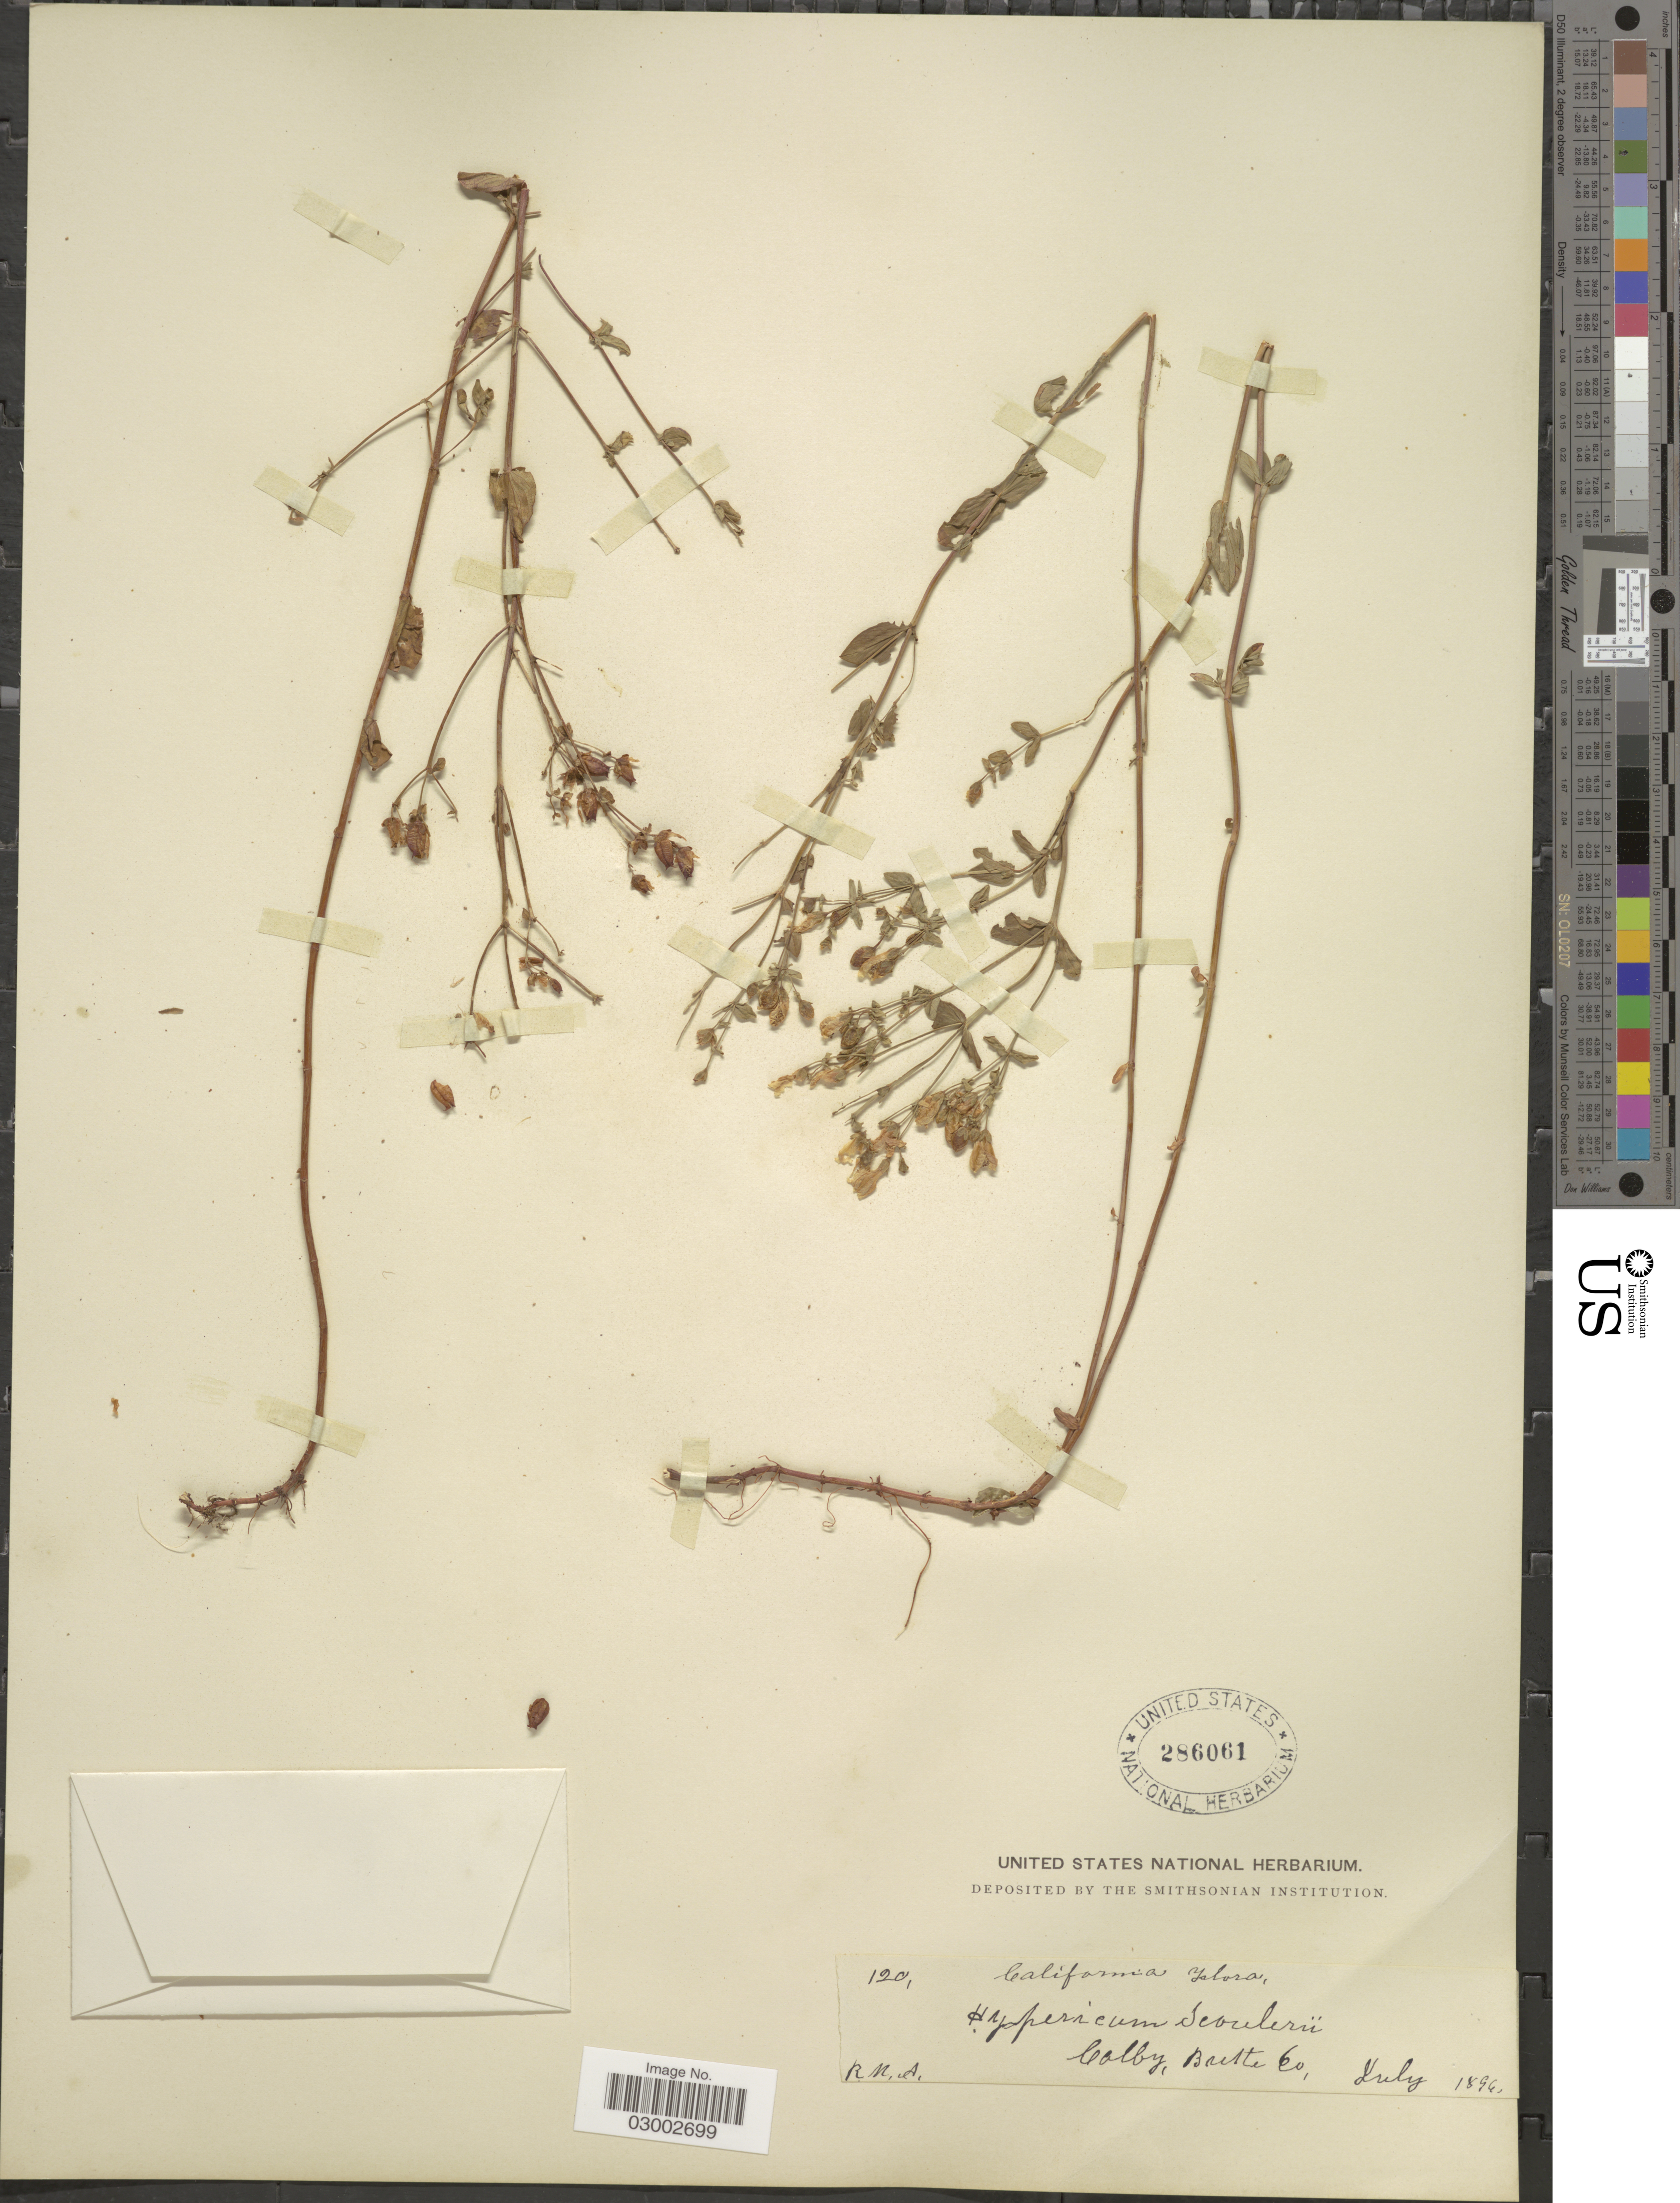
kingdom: Plantae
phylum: Tracheophyta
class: Magnoliopsida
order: Malpighiales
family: Hypericaceae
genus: Hypericum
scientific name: Hypericum scouleri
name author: Hook.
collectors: R. M. A.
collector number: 120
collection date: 1896-07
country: United States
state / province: California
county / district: Butte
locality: Colby, Butte Co.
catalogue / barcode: US 286061